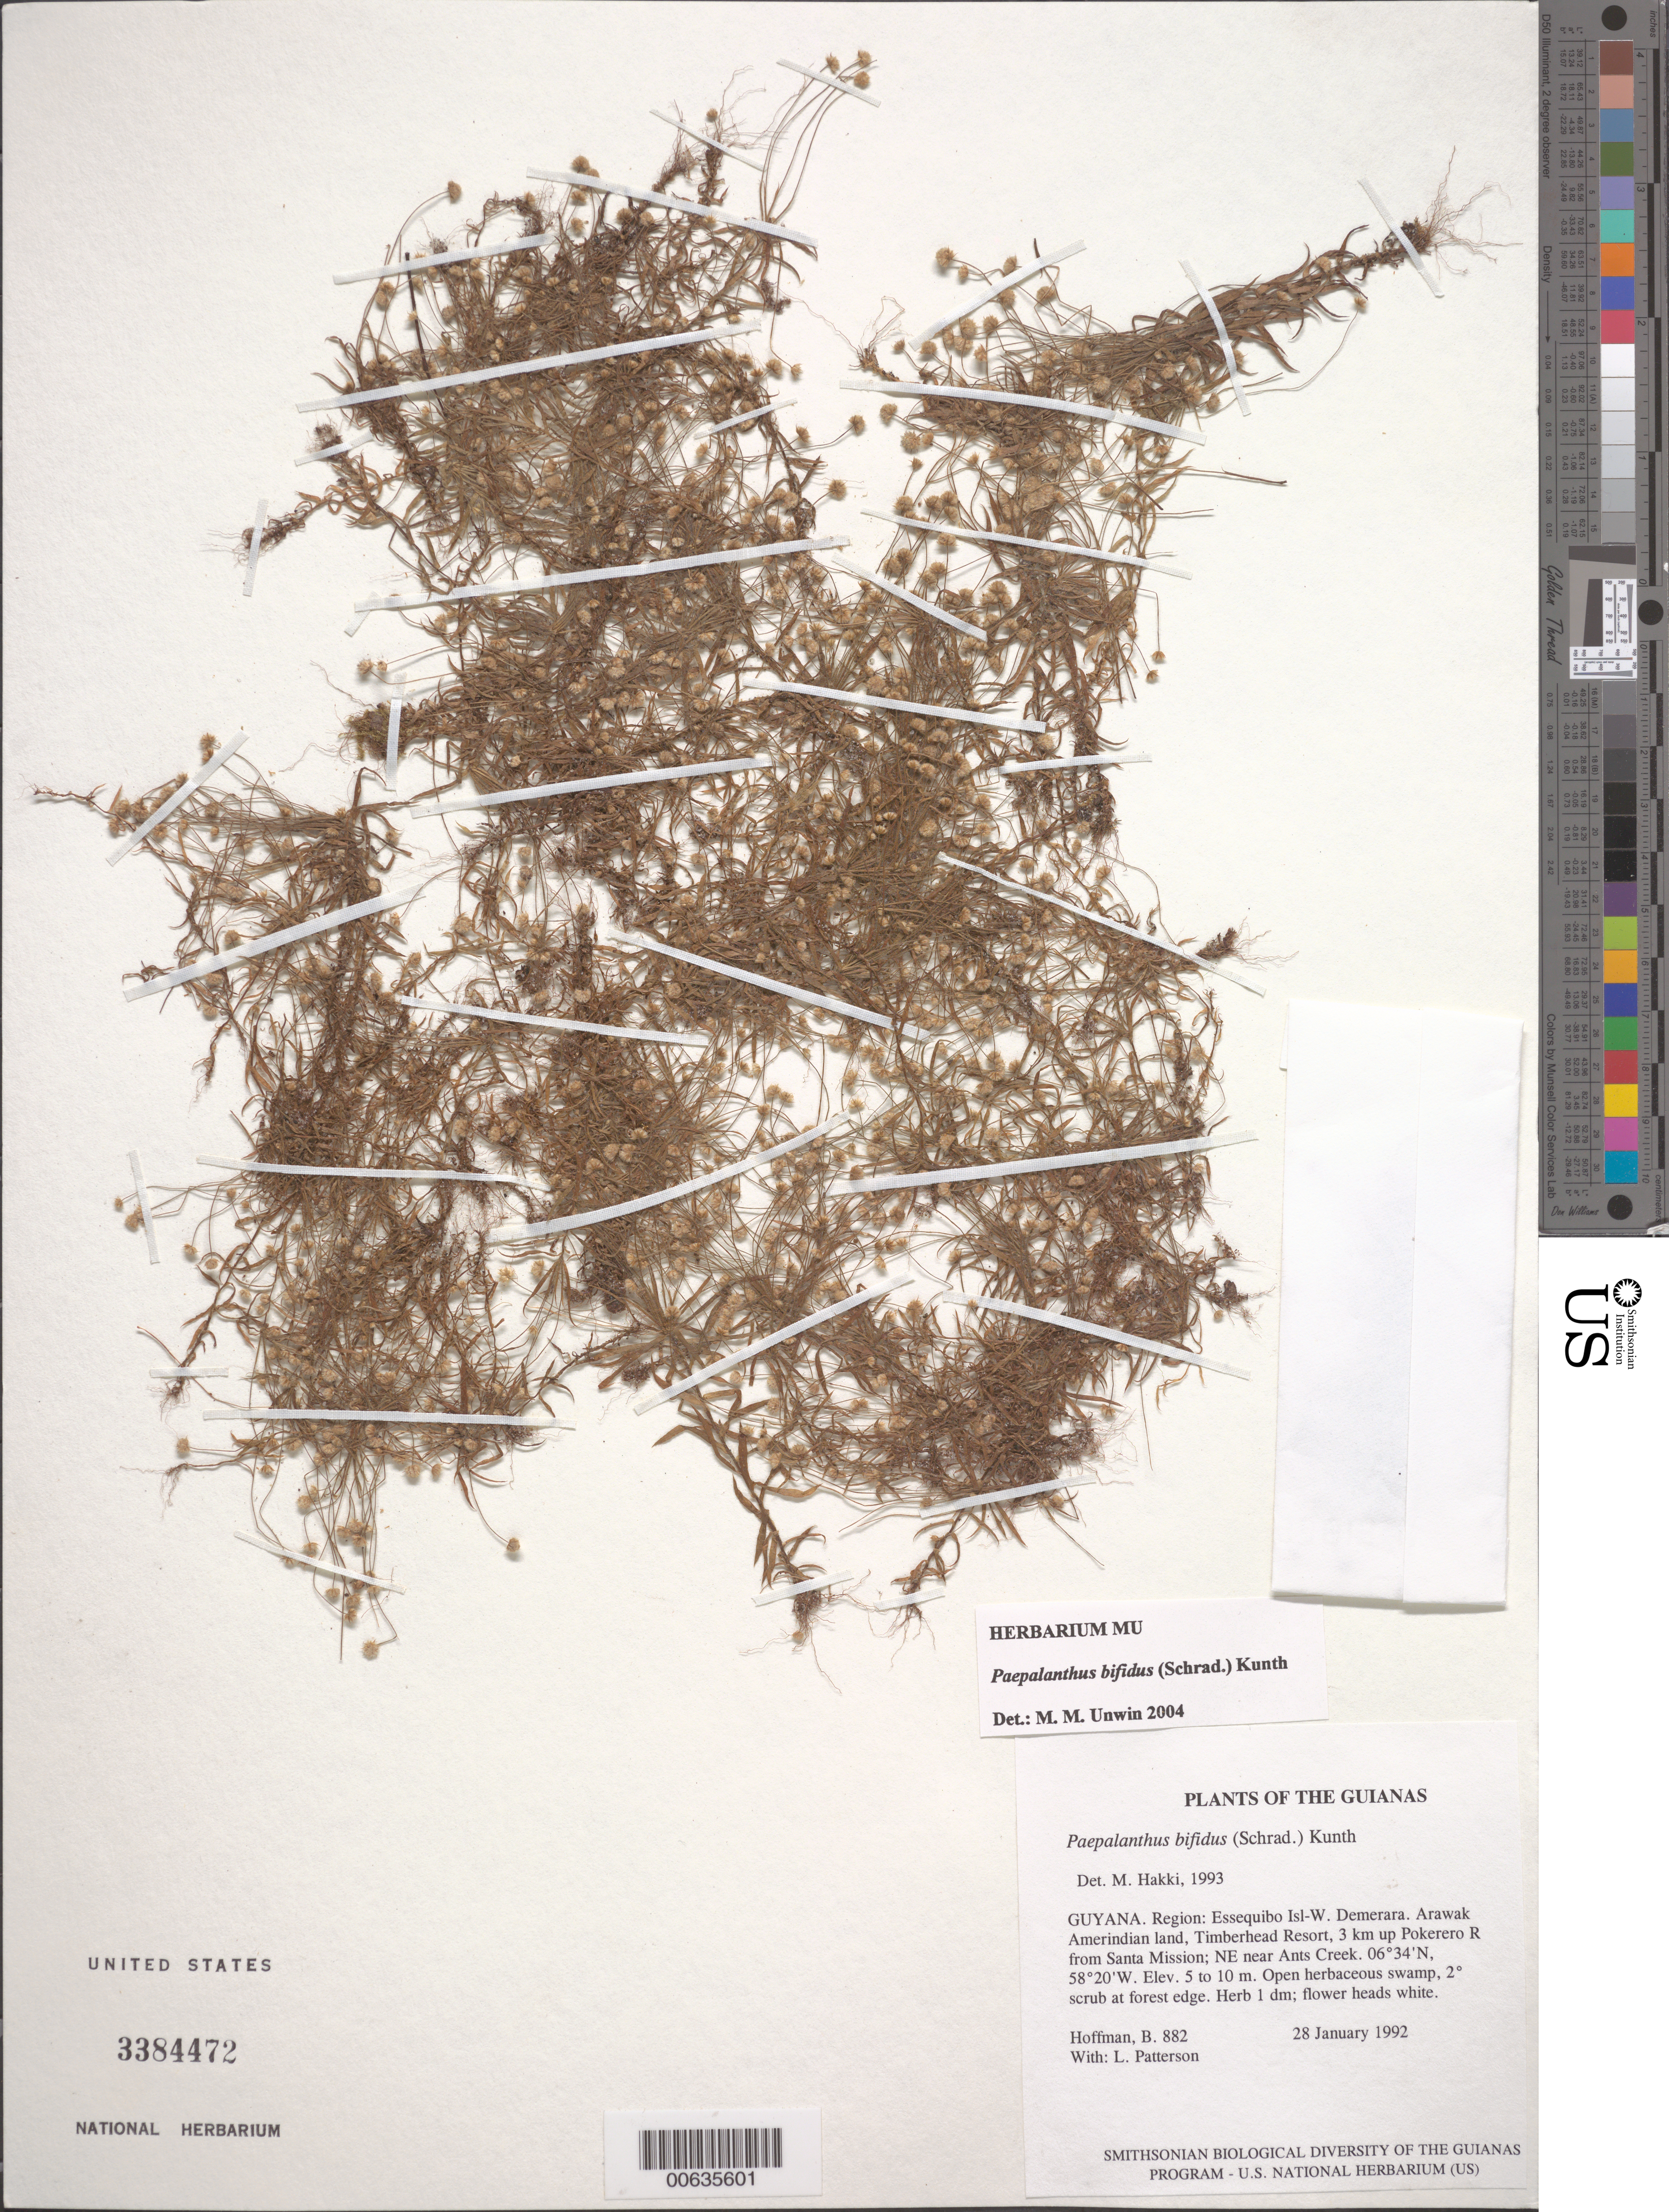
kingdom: Plantae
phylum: Tracheophyta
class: Liliopsida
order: Poales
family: Eriocaulaceae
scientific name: Giuliettia bifida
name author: (Schrad.) Andrino & Sano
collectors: B. Hoffman & L. Patterson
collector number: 882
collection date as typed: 28 January 1992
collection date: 1992-01-28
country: Guyana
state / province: Essequibo Isl-W. Demerara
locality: Arawak Amerindian land, Timberhead Resort, 3 km up Pokerero River from Santa Mission; NE near Ants Creek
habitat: Open herbaceous swamp, secondary scrub at forest edge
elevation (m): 5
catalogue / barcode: US 3384472